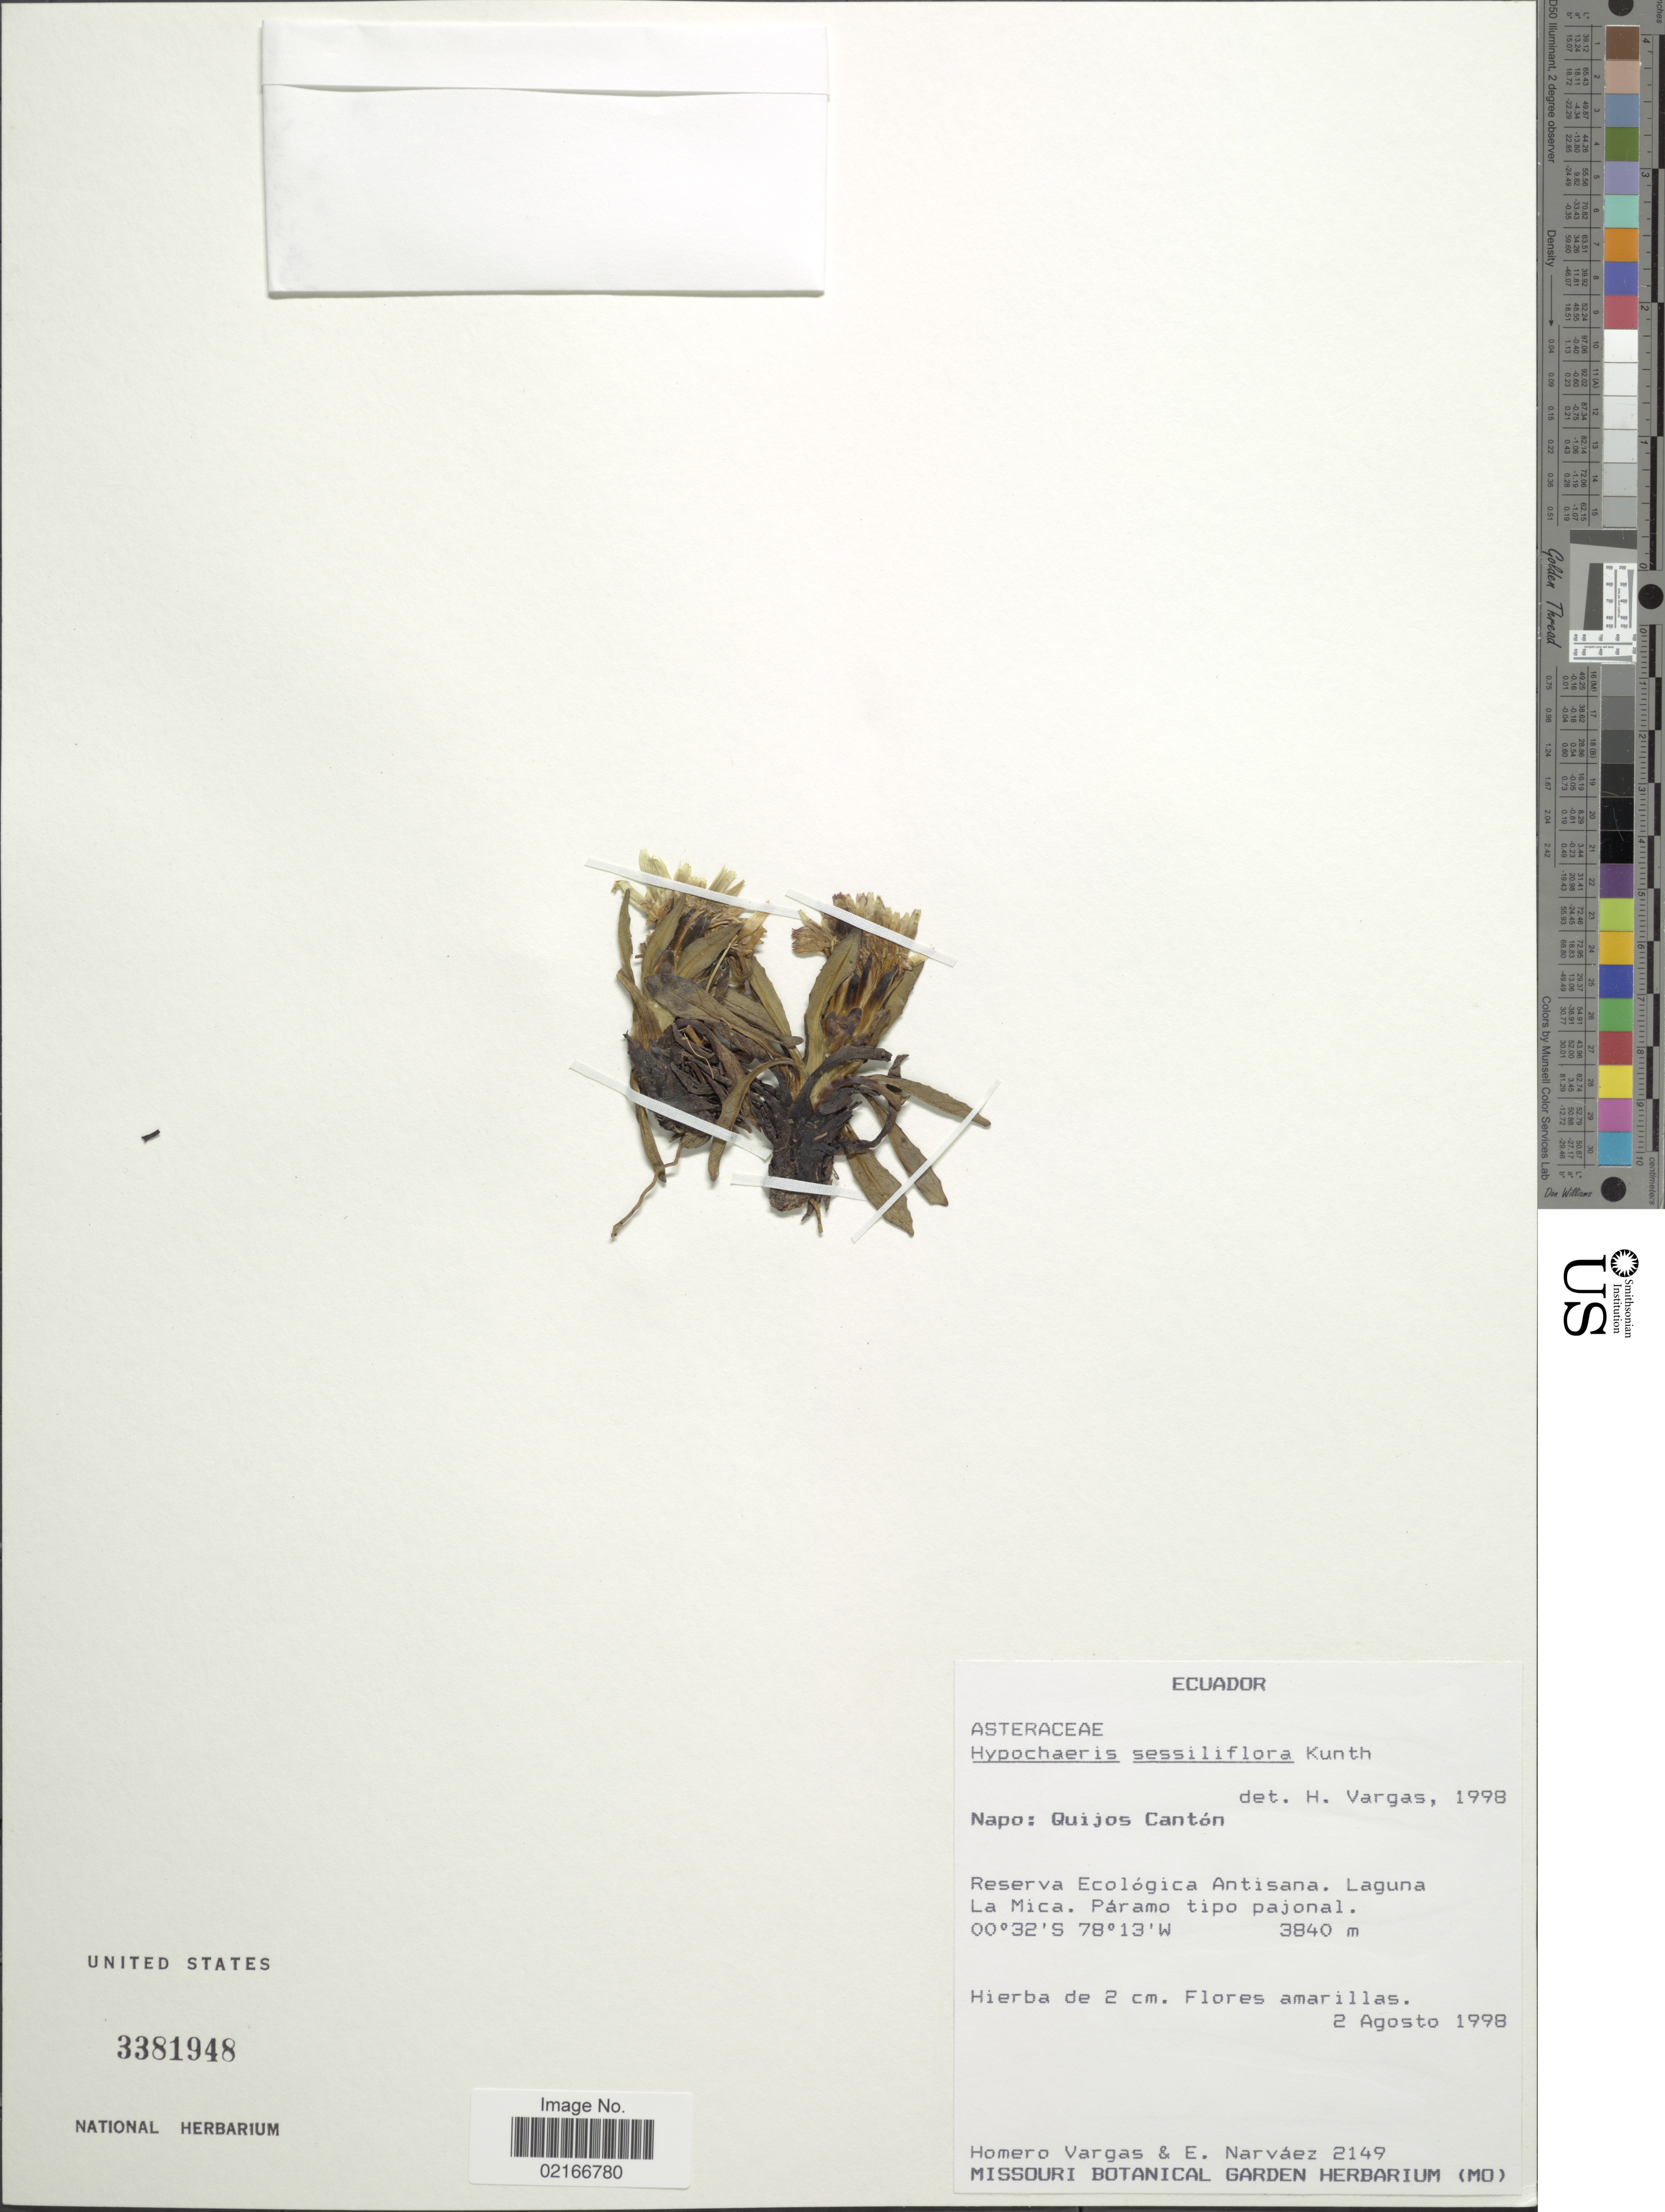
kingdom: Plantae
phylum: Tracheophyta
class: Magnoliopsida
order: Asterales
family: Asteraceae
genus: Hypochaeris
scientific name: Hypochaeris sessiflora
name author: Kunth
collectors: H. Vargas & E. Narváez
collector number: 2149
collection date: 1998-08-02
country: Ecuador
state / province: Napo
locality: Quijos Cantón. Reserva Ecológica Antisana. Laguna La Mica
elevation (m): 3840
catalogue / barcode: US 3381948